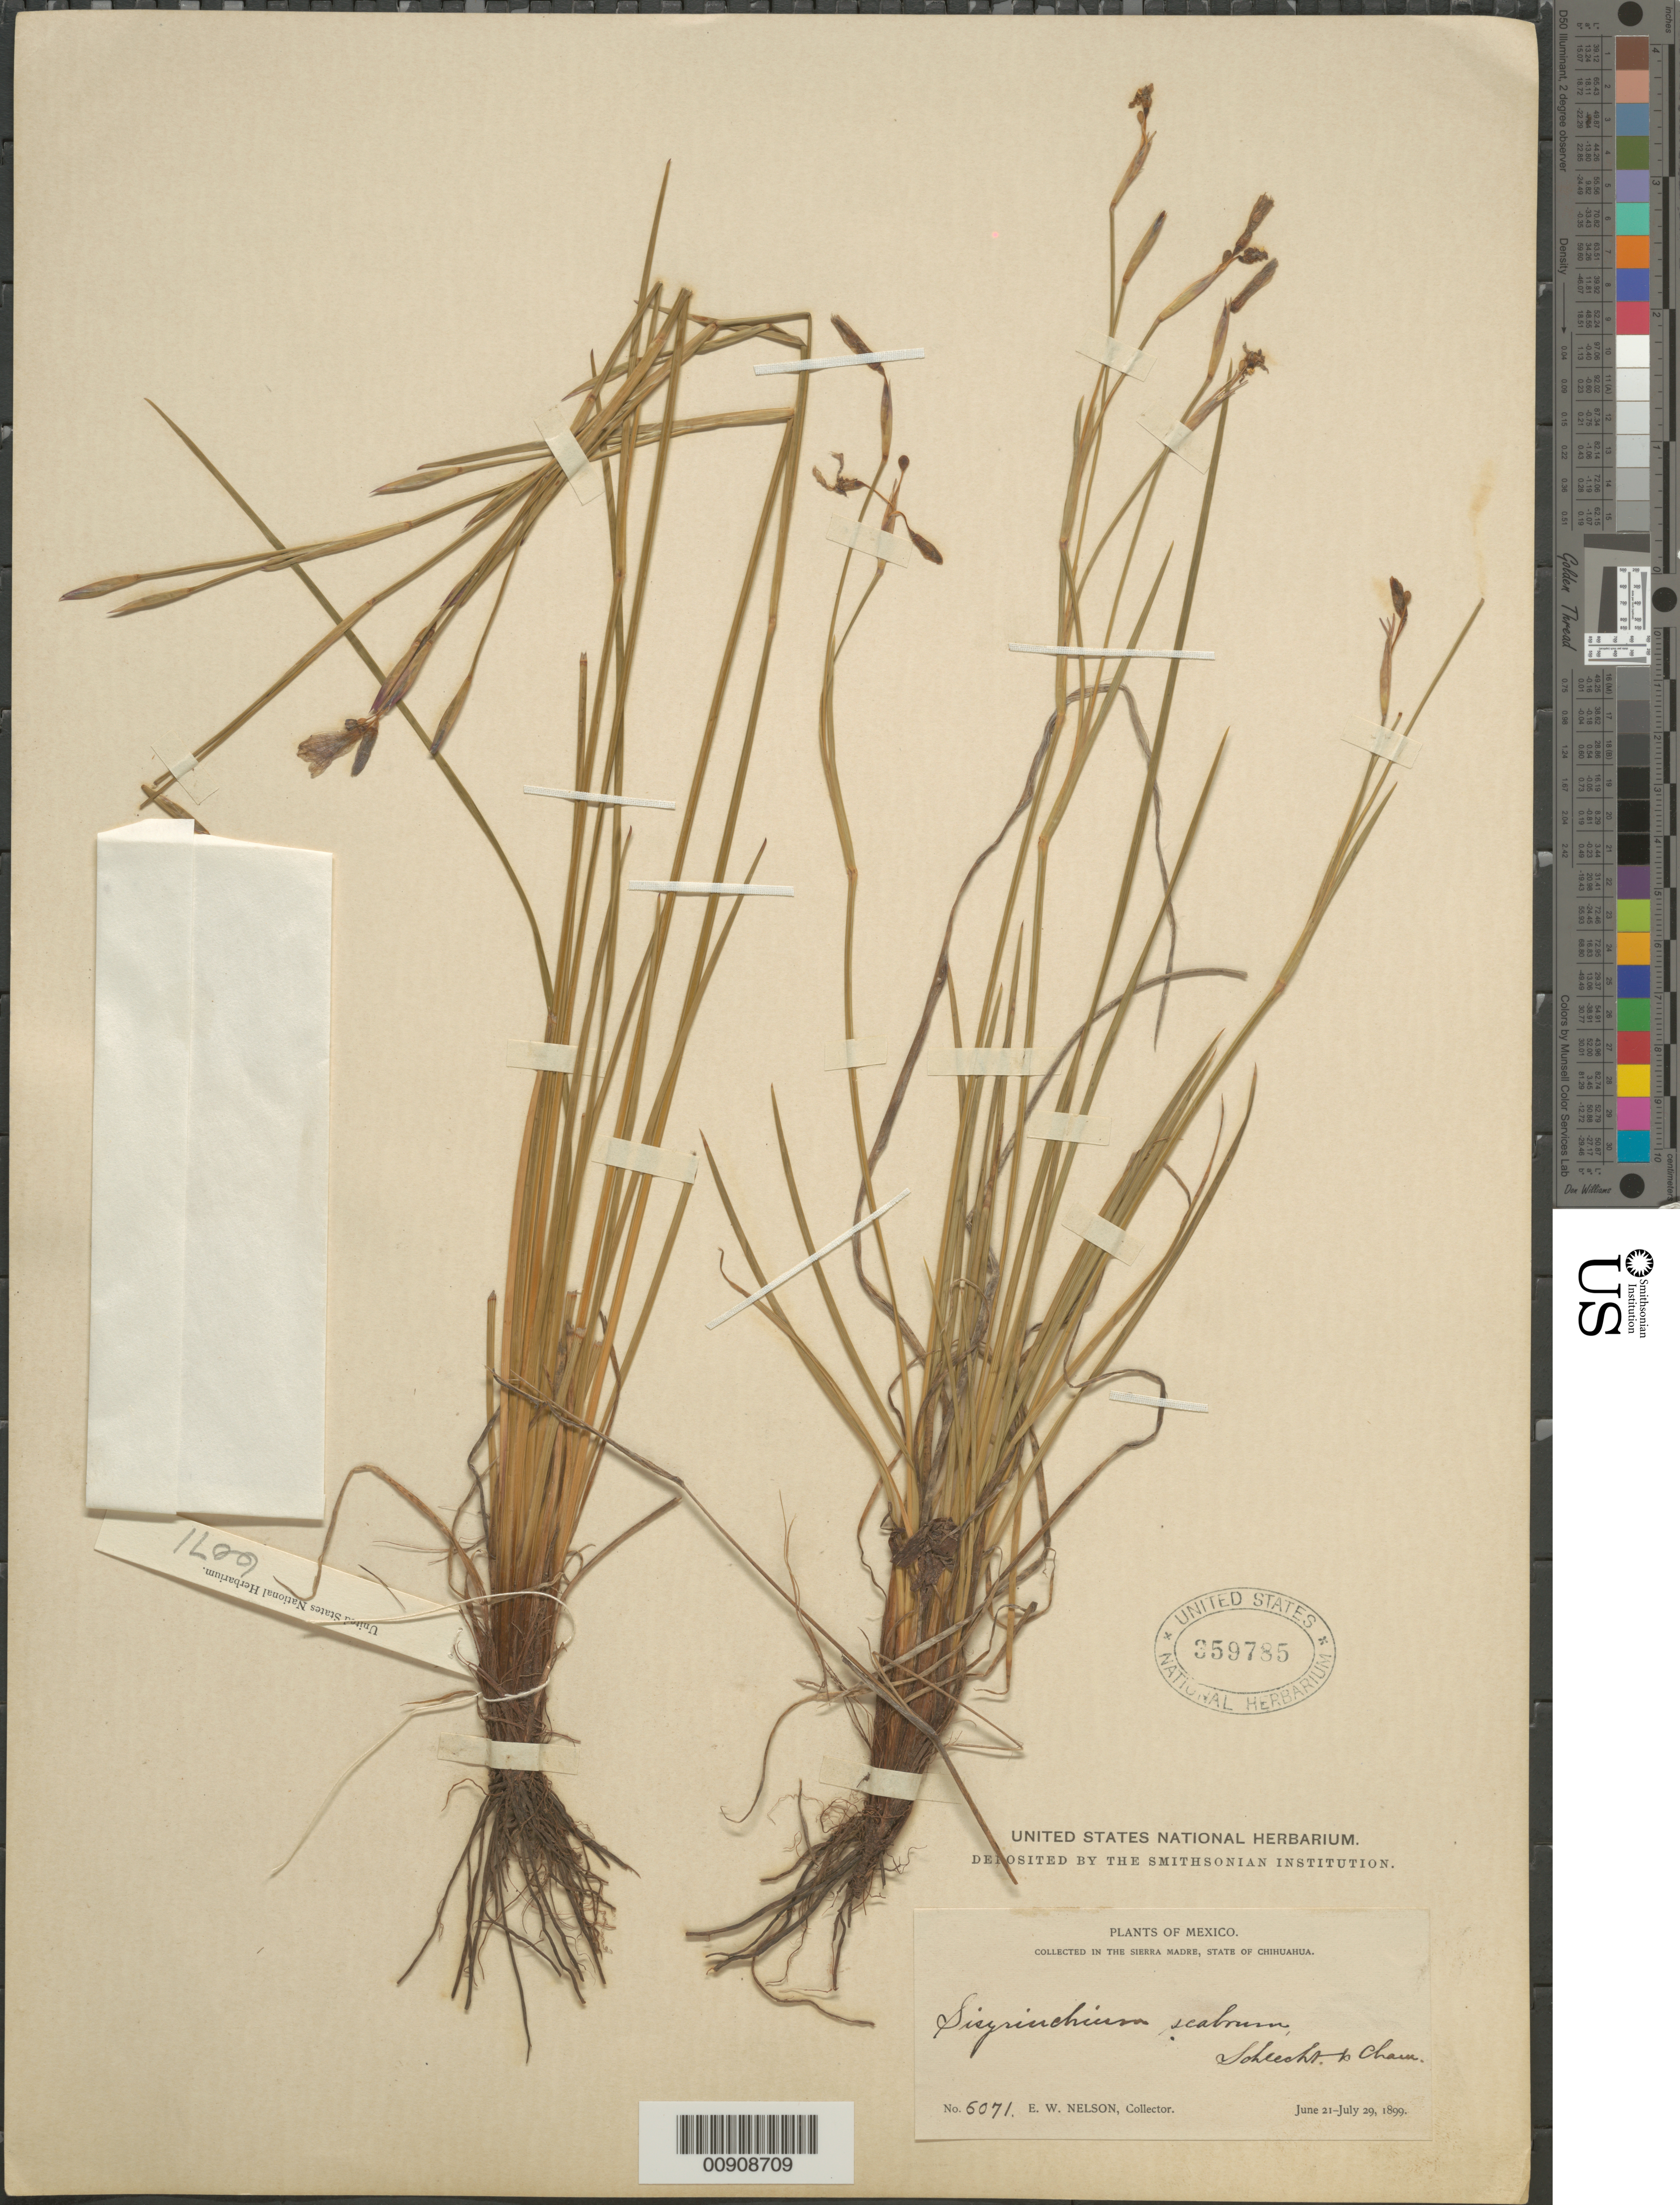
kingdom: Plantae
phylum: Tracheophyta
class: Liliopsida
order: Asparagales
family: Iridaceae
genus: Sisyrinchium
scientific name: Sisyrinchium scabrum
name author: Schltdl. & Cham.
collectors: E. W. Nelson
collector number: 6071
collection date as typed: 21 Jun 1899 to 29 Jul 1899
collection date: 1899-06-21/1899-07-29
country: Mexico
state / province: Chihuahua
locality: Sierra Madre, State of Chihuahua.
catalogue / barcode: US 359785